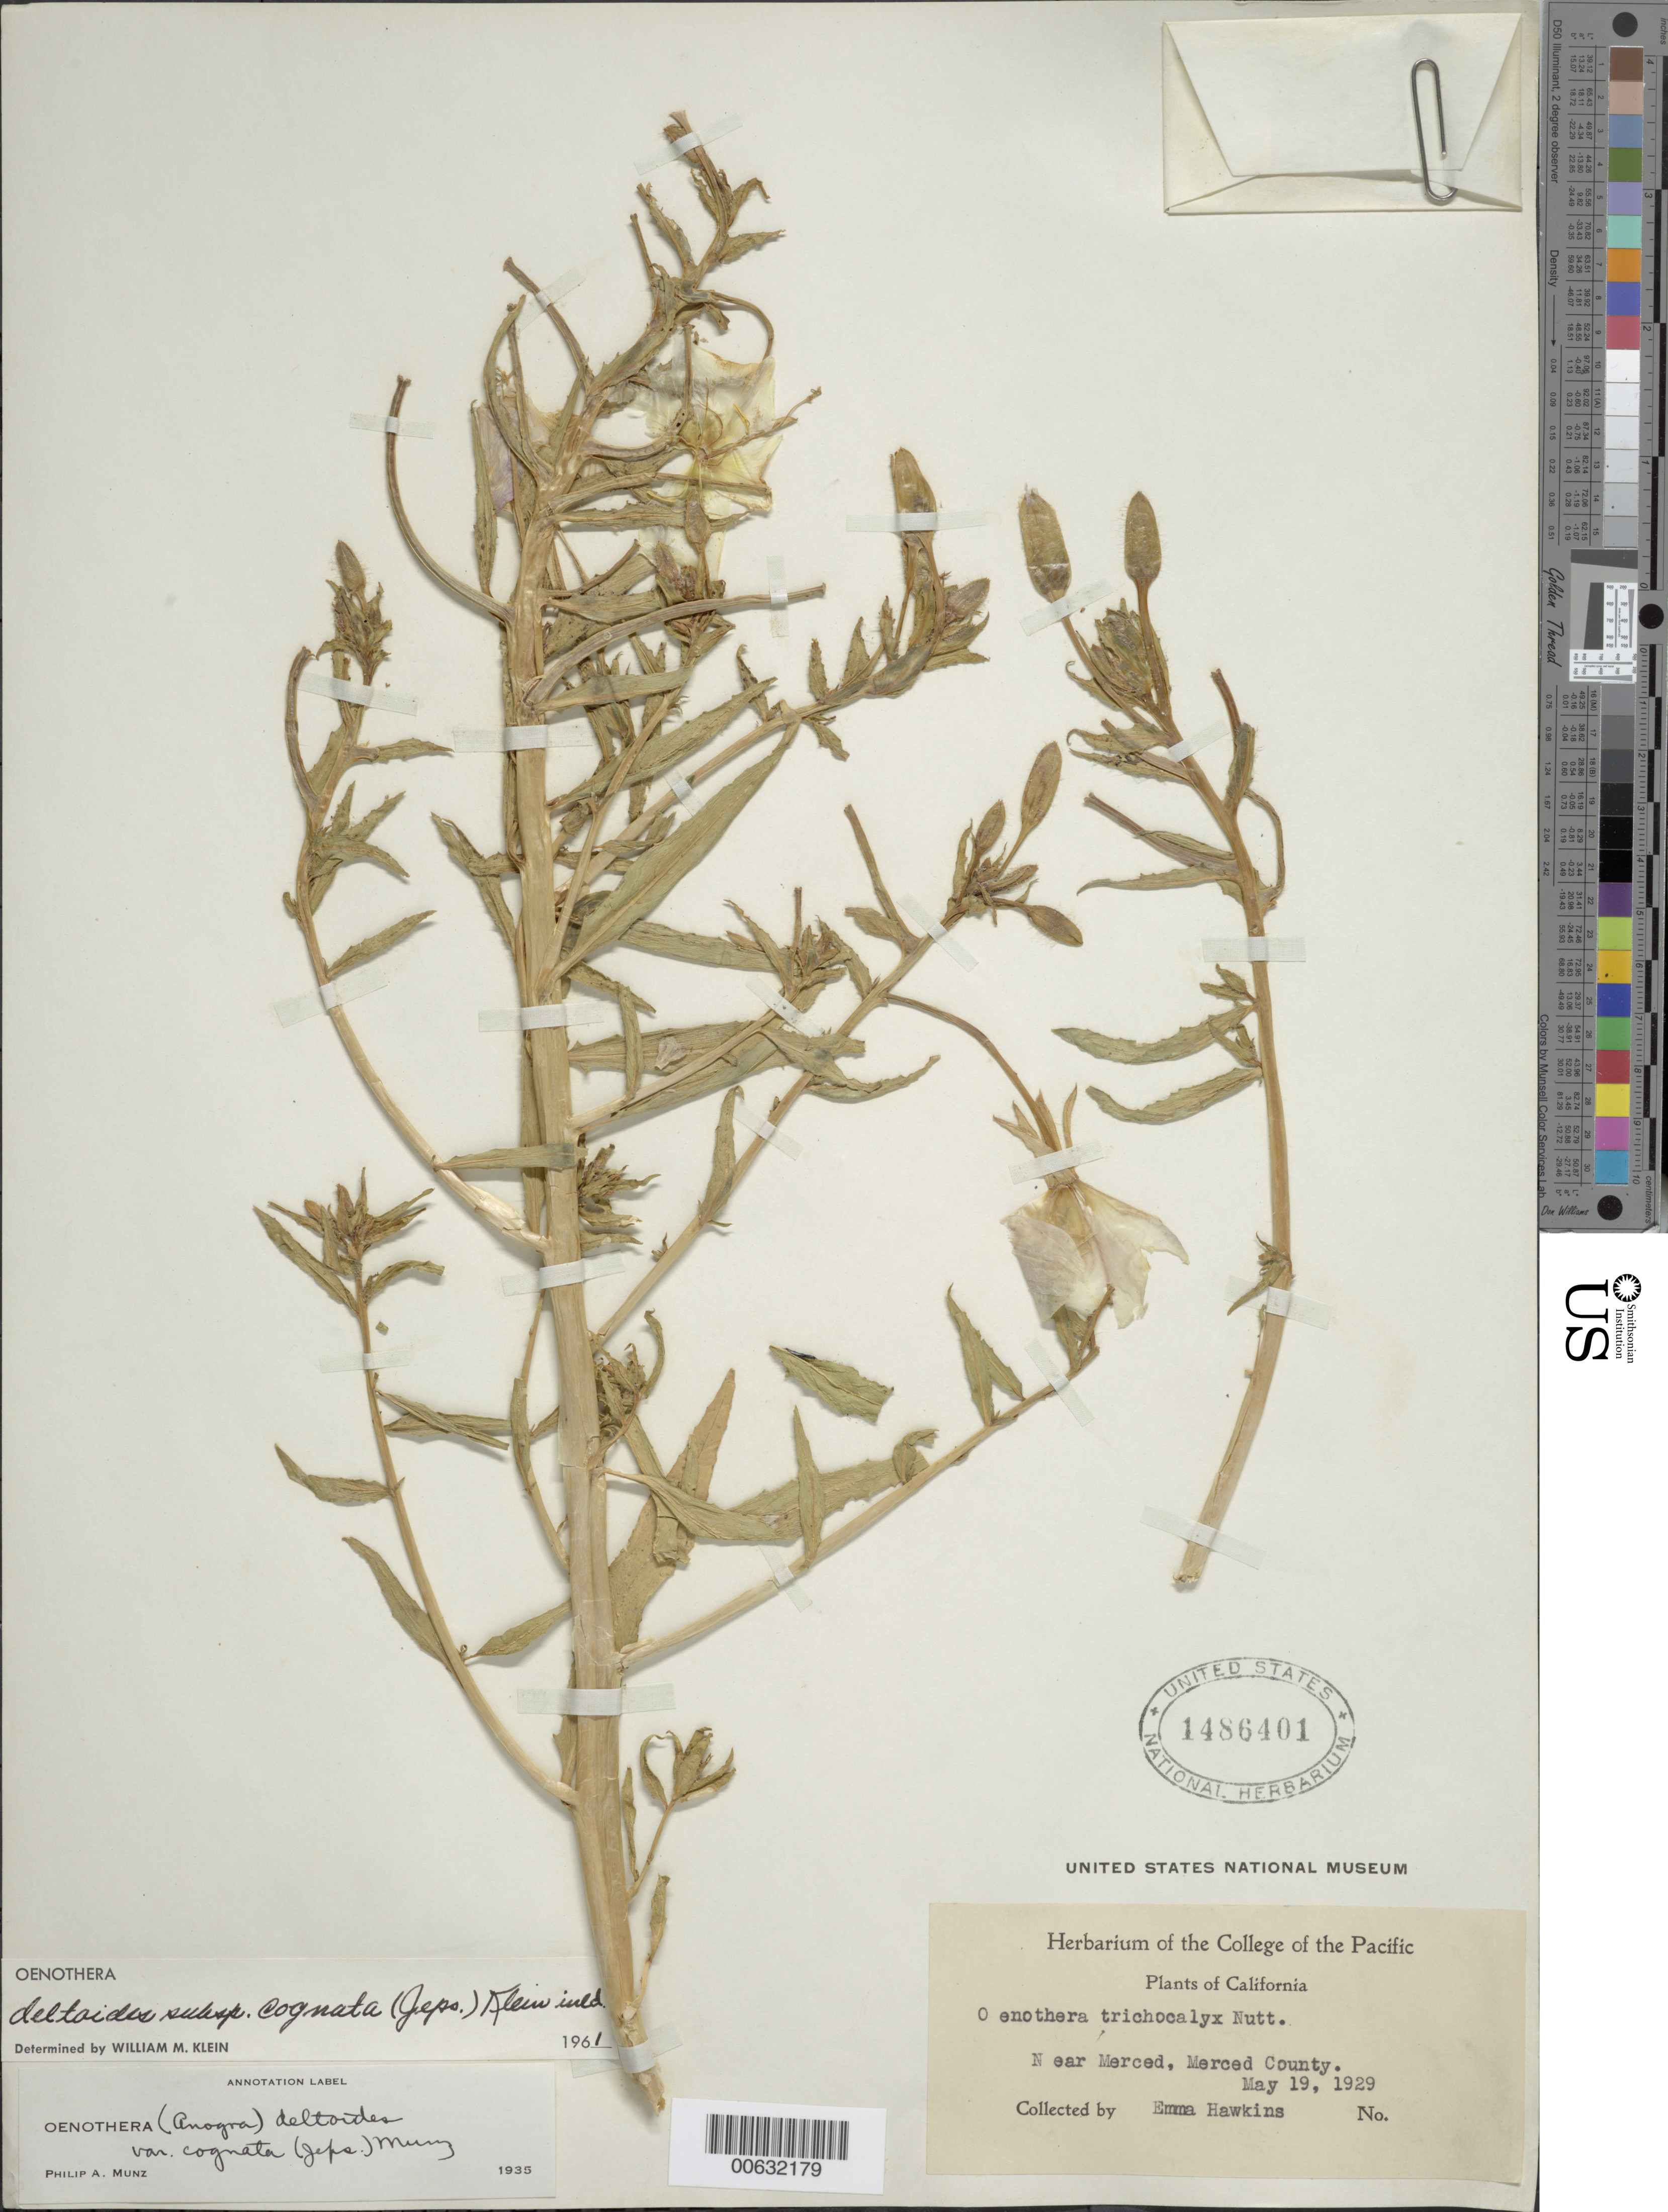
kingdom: Plantae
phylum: Tracheophyta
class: Magnoliopsida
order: Myrtales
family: Onagraceae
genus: Oenothera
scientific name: Oenothera deltoides subsp. cognata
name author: (Jeps.) W.M. Klein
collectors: E. Hawkins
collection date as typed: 19 May 1929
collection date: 1929-05-19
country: United States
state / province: California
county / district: Merced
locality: Near Merced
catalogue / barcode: US 1486401